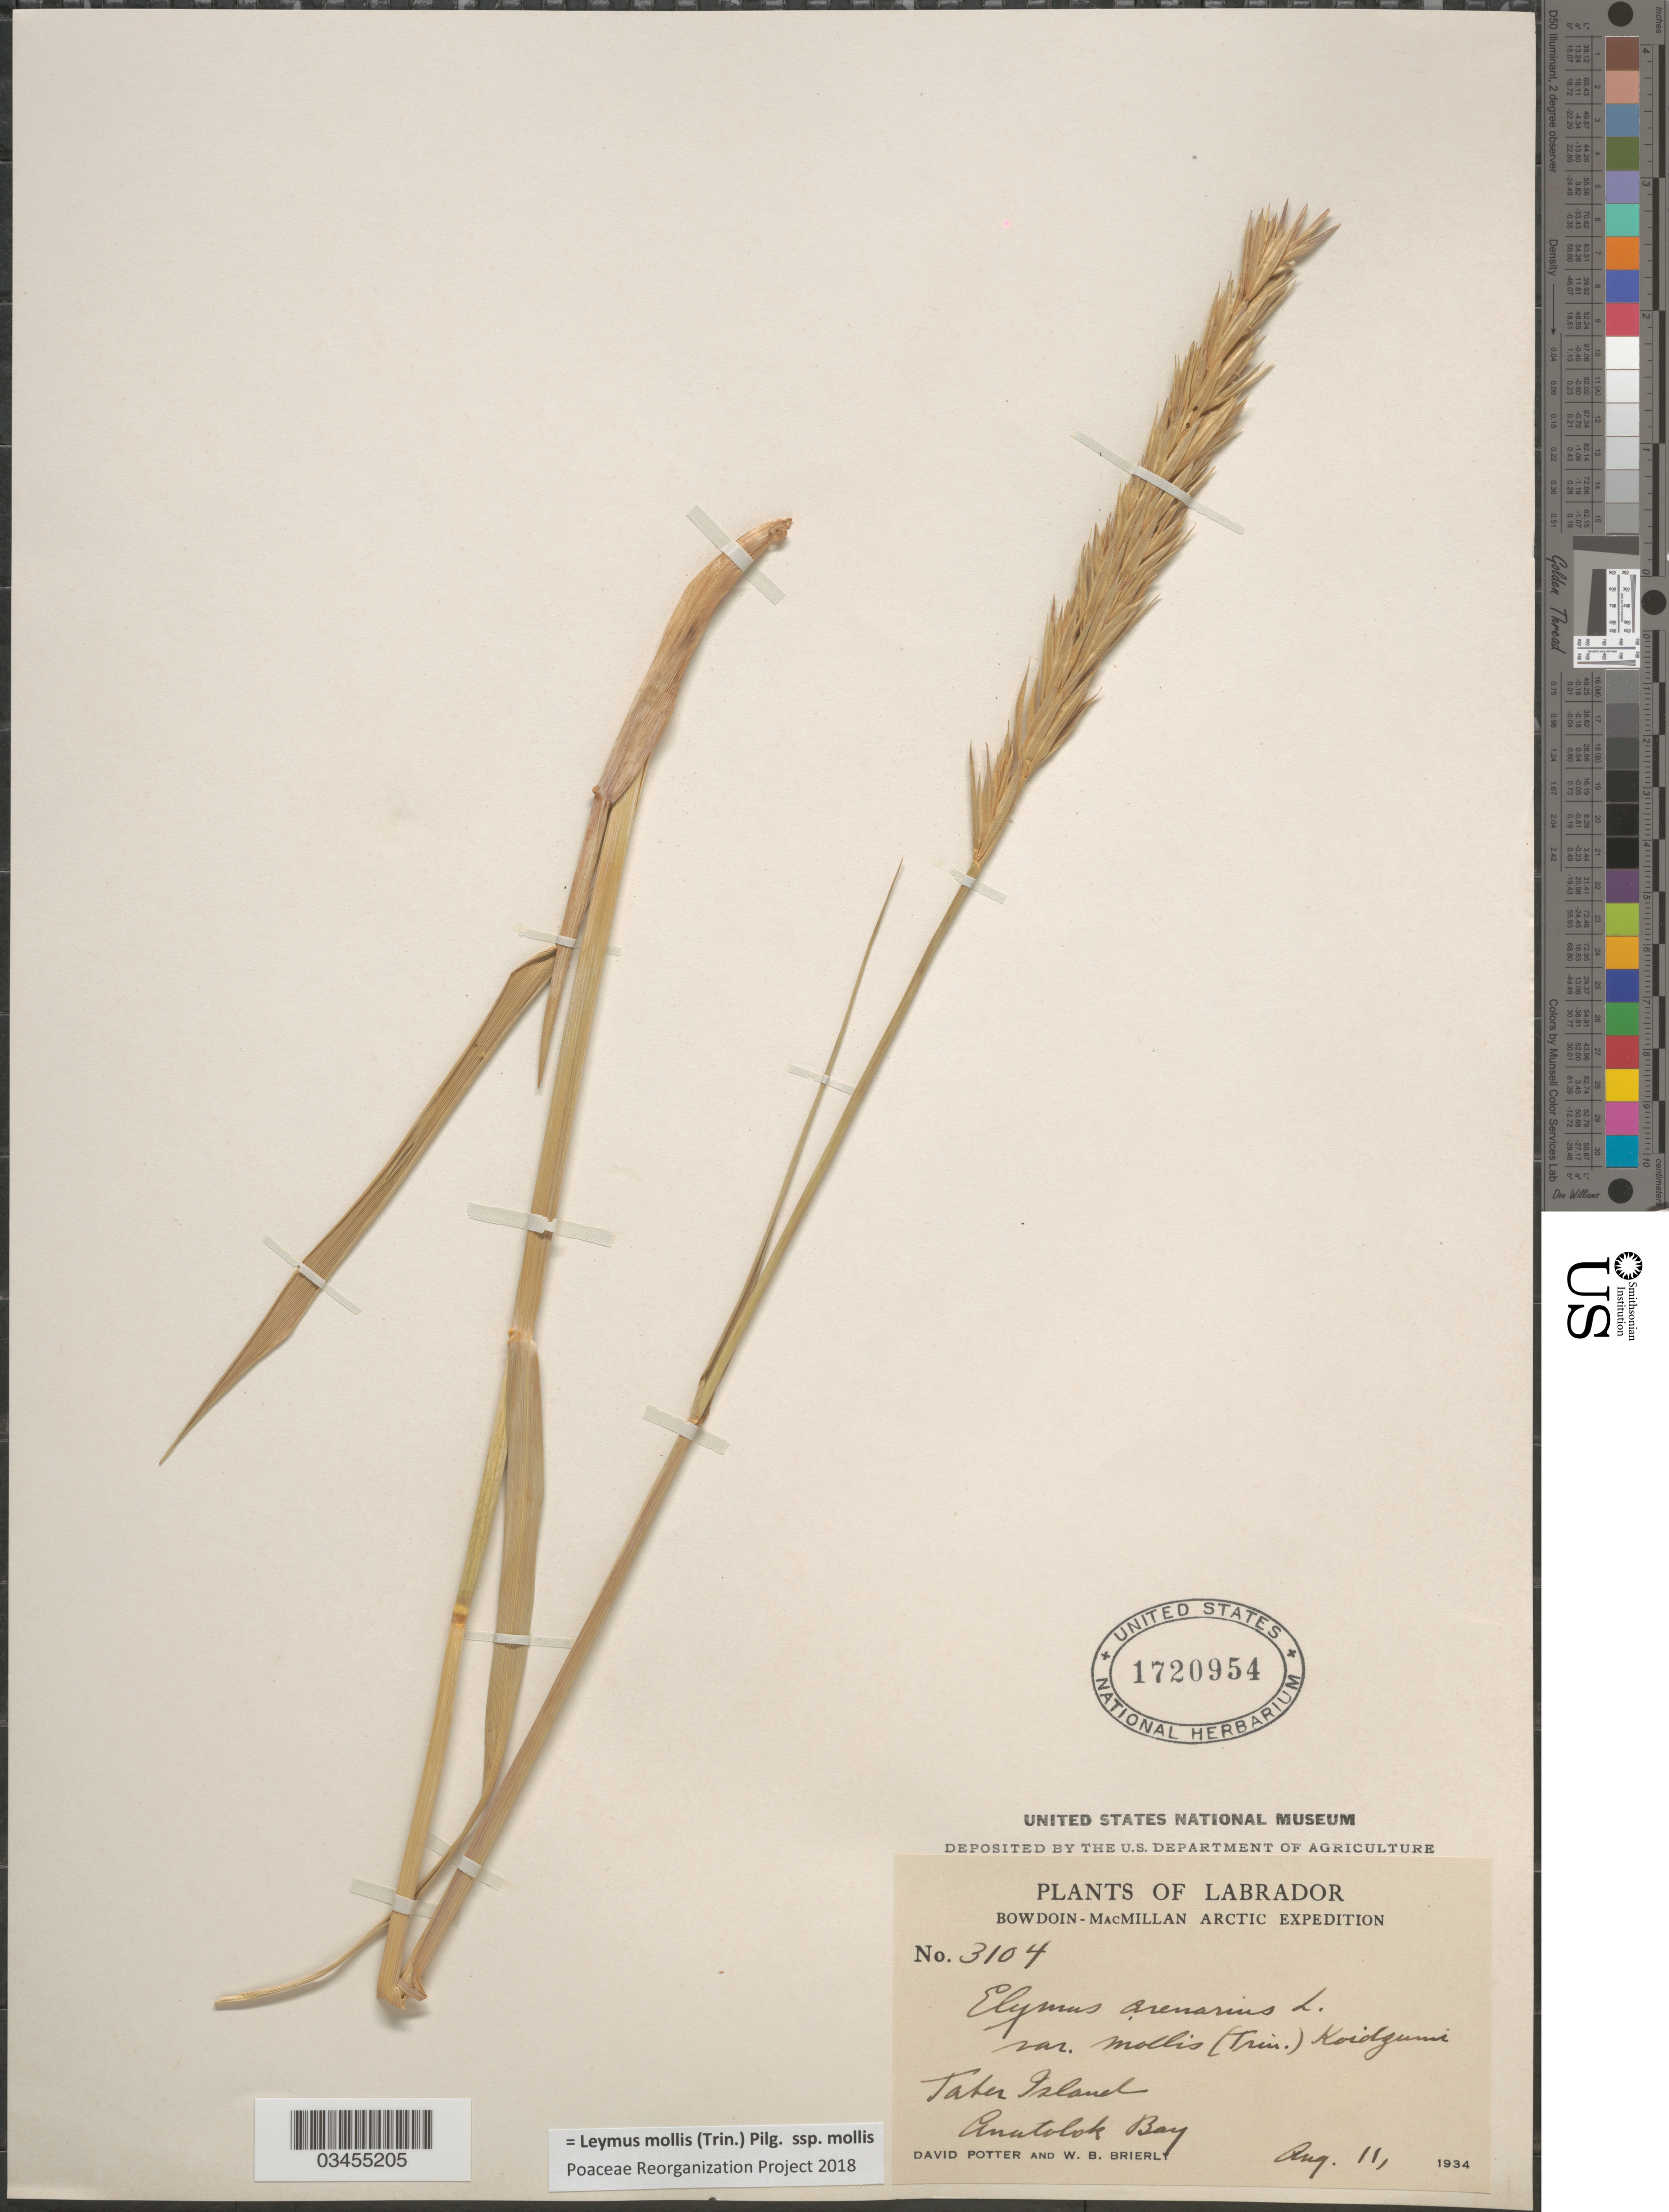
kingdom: Plantae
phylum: Tracheophyta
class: Liliopsida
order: Poales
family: Poaceae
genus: Leymus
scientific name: Leymus mollis subsp. mollis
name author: (Trin.) Pilg.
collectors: D. Potter & W. Brierly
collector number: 3104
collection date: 1934-08-11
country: Canada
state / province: Newfoundland and Labrador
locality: Labrador. Bowdoin-MacMillan Arctic Expedition. Tater Island. Anatolok Bay.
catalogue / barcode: US 1720954